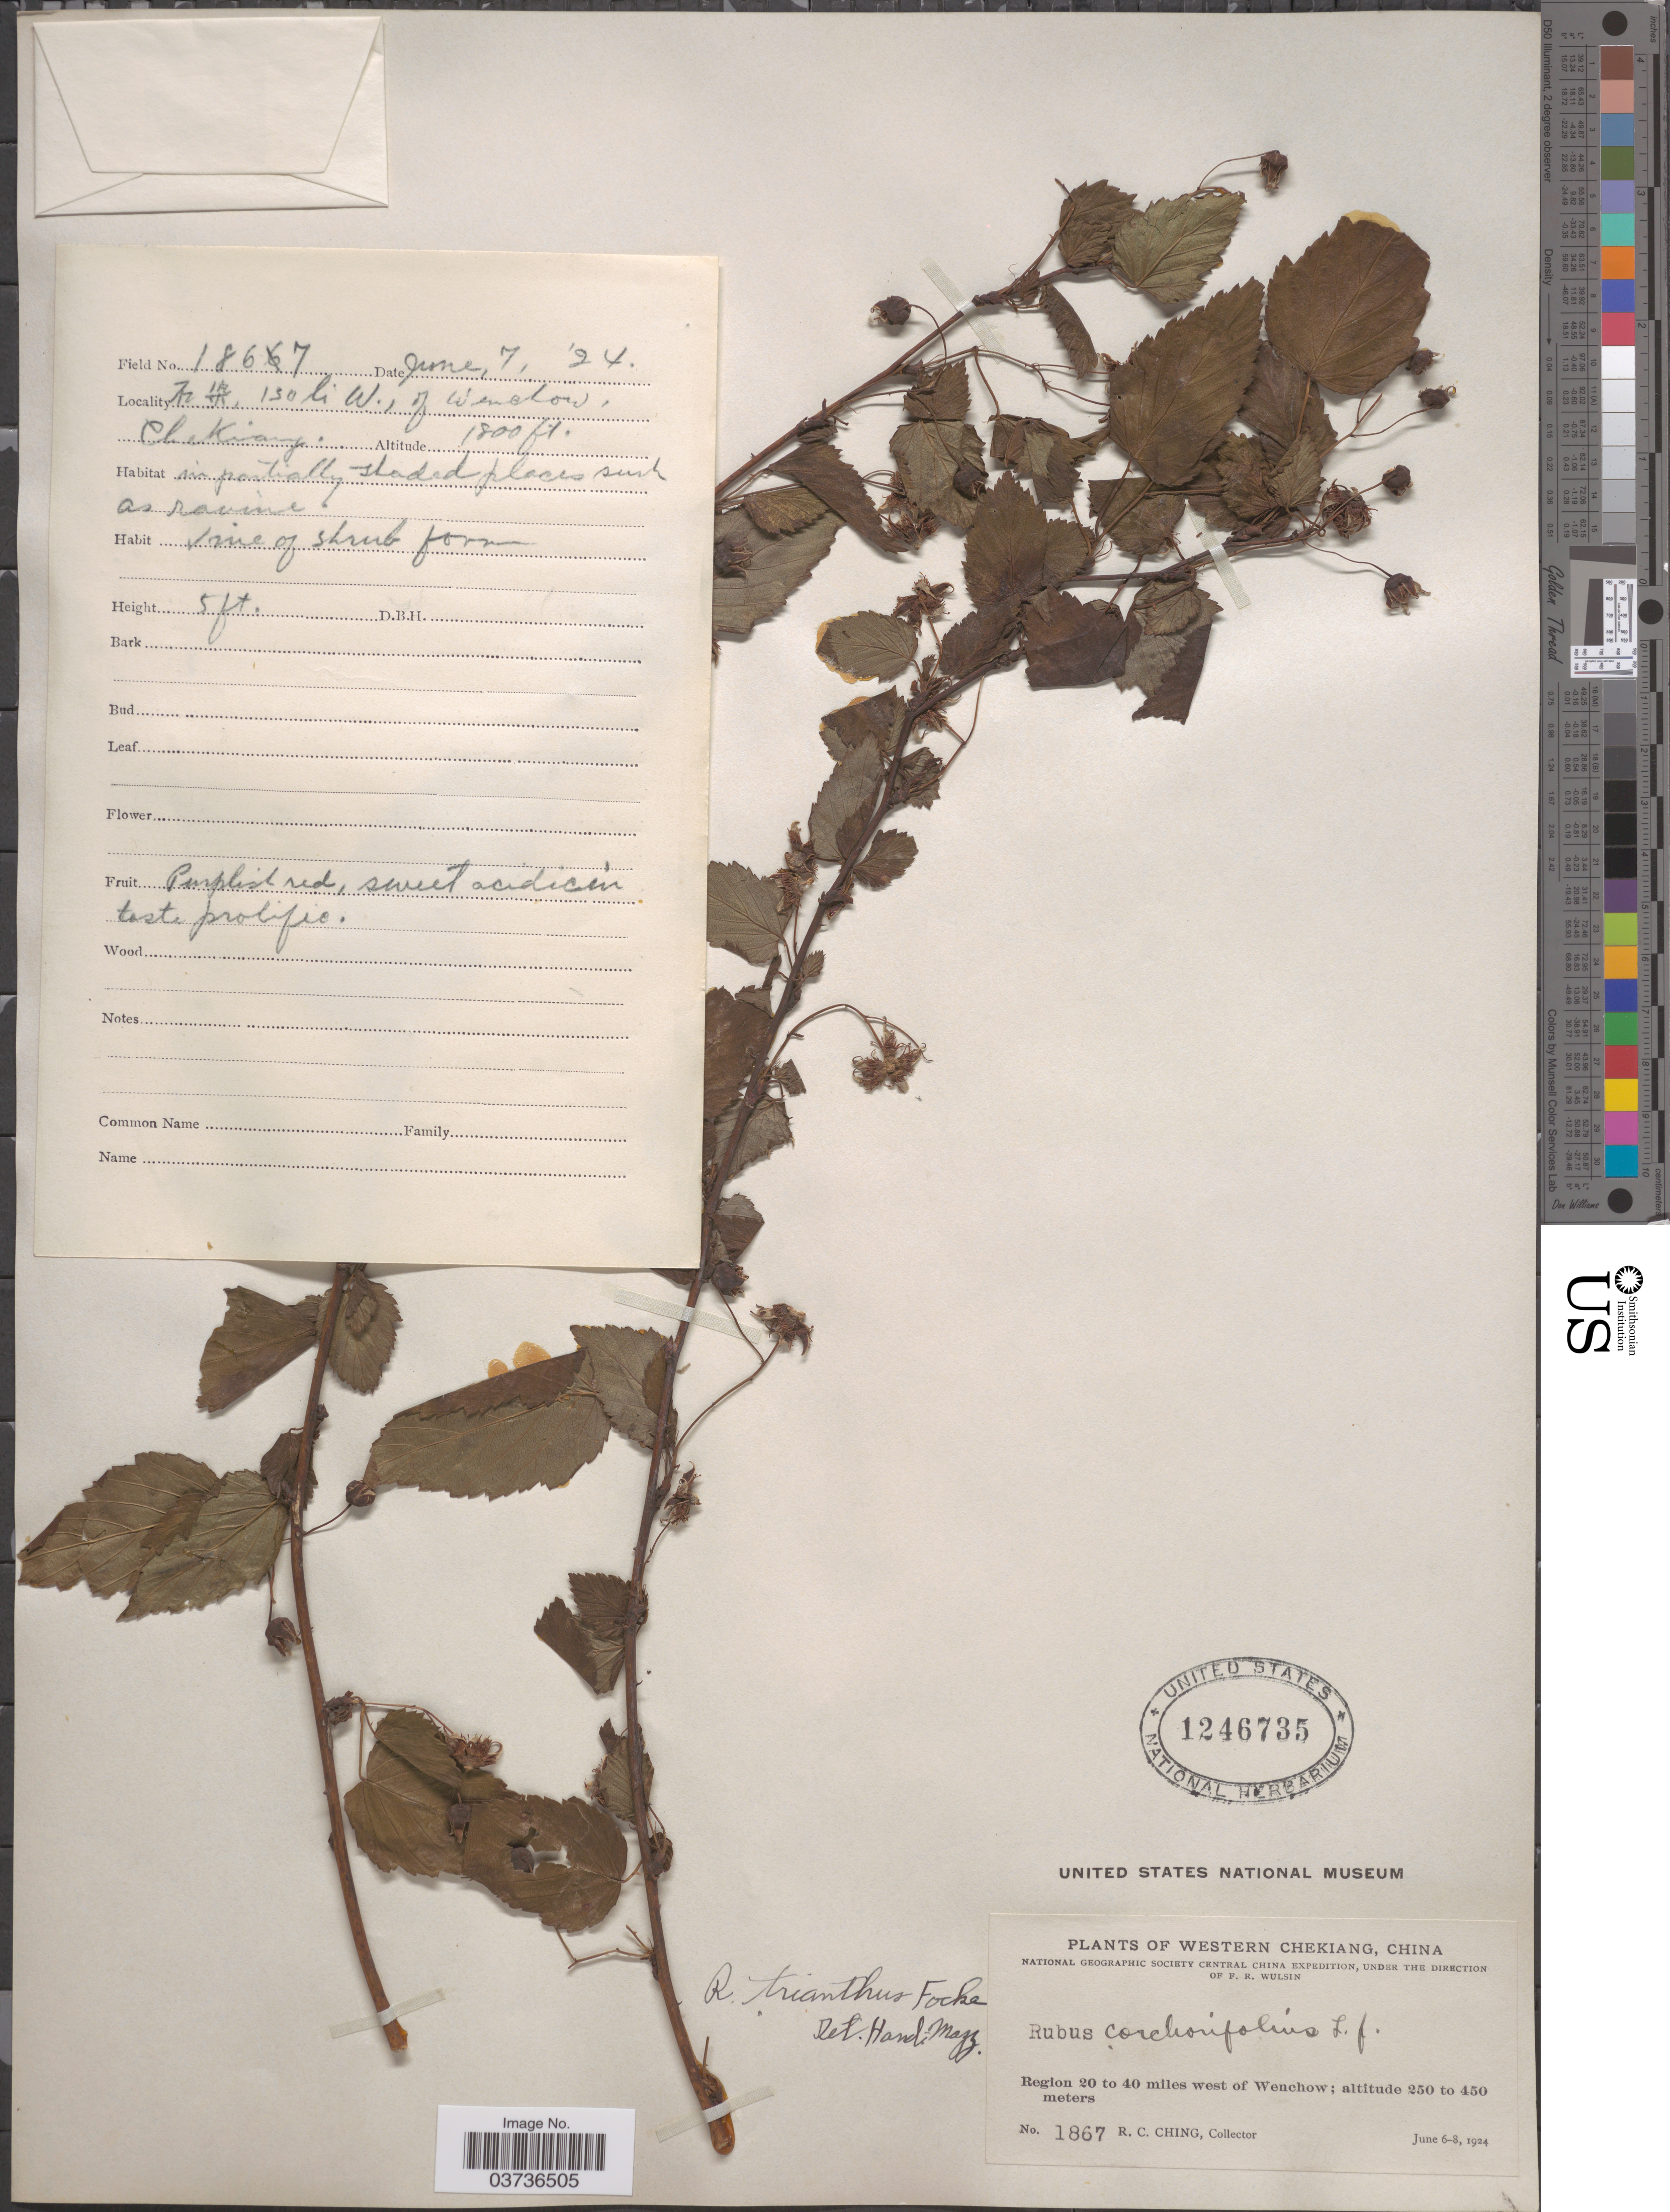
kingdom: Plantae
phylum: Tracheophyta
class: Magnoliopsida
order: Rosales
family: Rosaceae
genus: Rubus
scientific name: Rubus trianthus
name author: Focke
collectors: R. C. Ching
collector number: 1867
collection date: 1924-06-07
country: China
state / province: Zhejiang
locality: Western Chekiang. Region 20 to 40 miles west of Wenchow. X, 130 li W., of Wenchow.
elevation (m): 549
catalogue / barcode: US 1246735